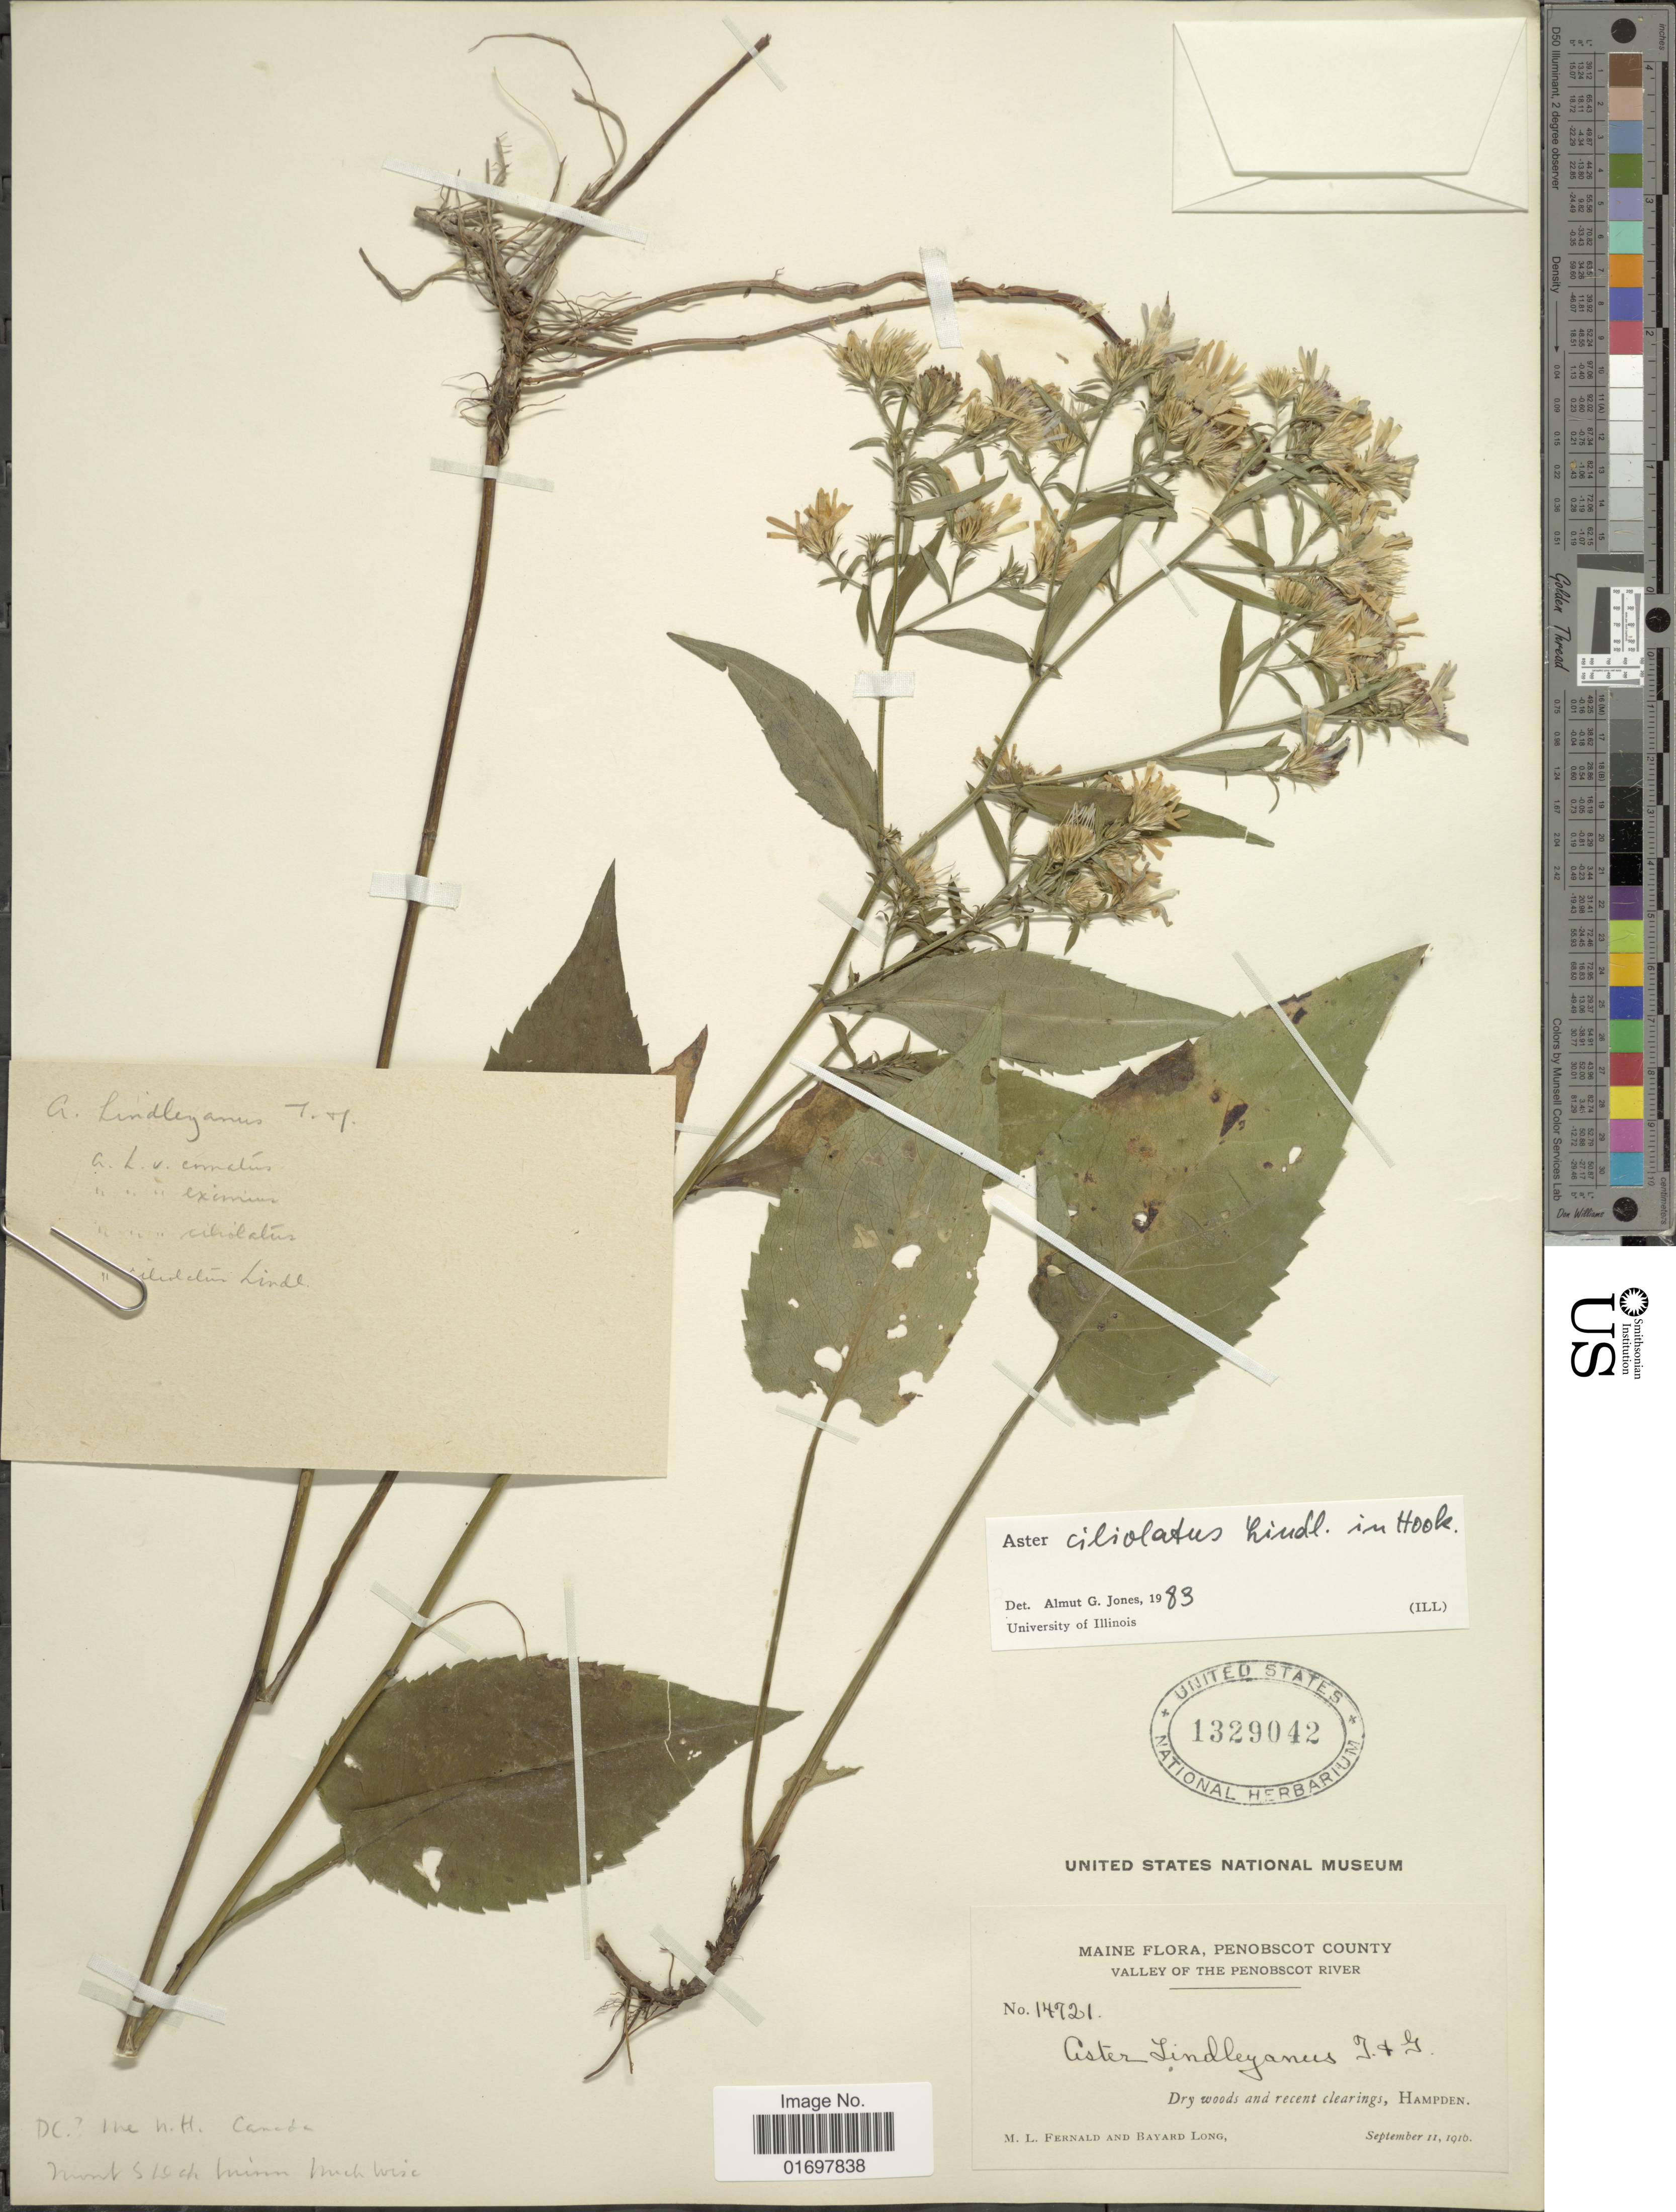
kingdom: Plantae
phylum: Tracheophyta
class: Magnoliopsida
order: Asterales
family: Asteraceae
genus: Symphyotrichum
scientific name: Symphyotrichum ciliolatum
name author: (Lindl.) Á. Löve & D. Löve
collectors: M. L. Fernald & B. Long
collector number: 14721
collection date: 1916-09-11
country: United States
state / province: Maine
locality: Maine, Penobscot County, Hampden.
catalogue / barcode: US 1329042